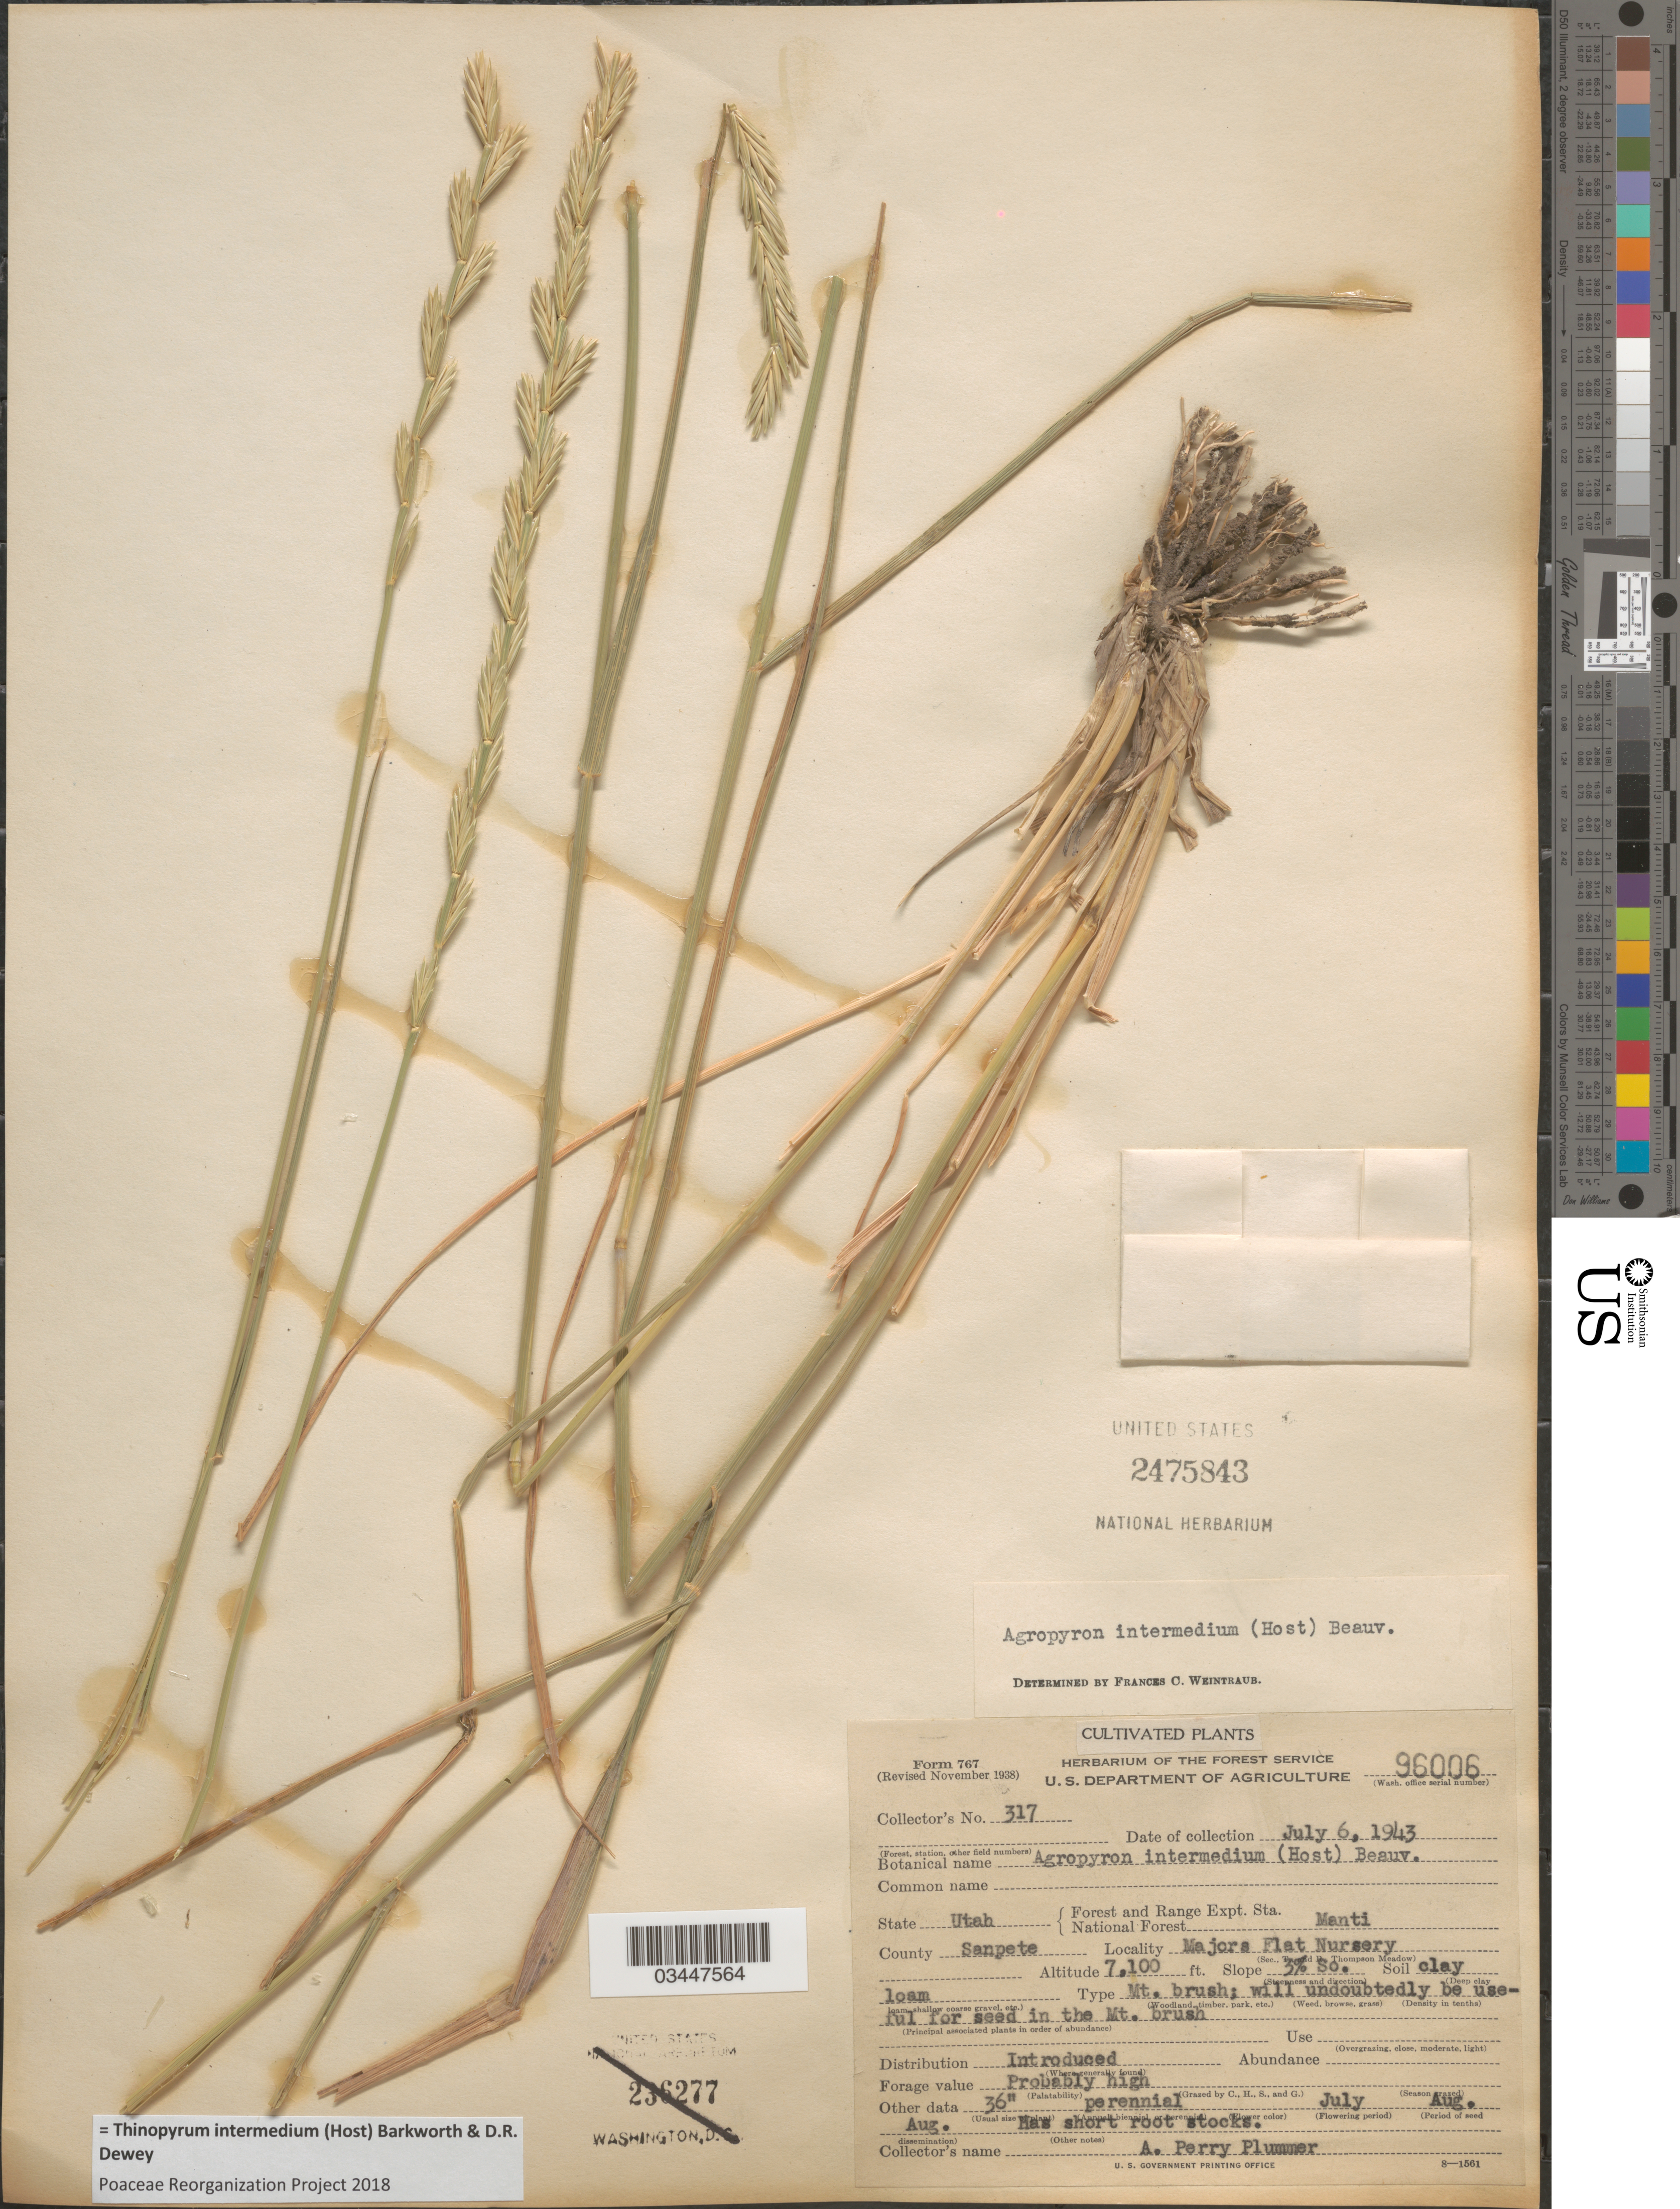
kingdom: Plantae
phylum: Tracheophyta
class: Liliopsida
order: Poales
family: Poaceae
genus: Thinopyrum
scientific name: Thinopyrum intermedium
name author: (Host) Barkworth & Dewey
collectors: A. Plummer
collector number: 317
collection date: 1943-07-06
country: United States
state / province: Utah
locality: Forest and Range Expt. Sta. National Forest Manti. County Sanpete. Majors Flat Nursery.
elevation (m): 2164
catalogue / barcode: US 2475843